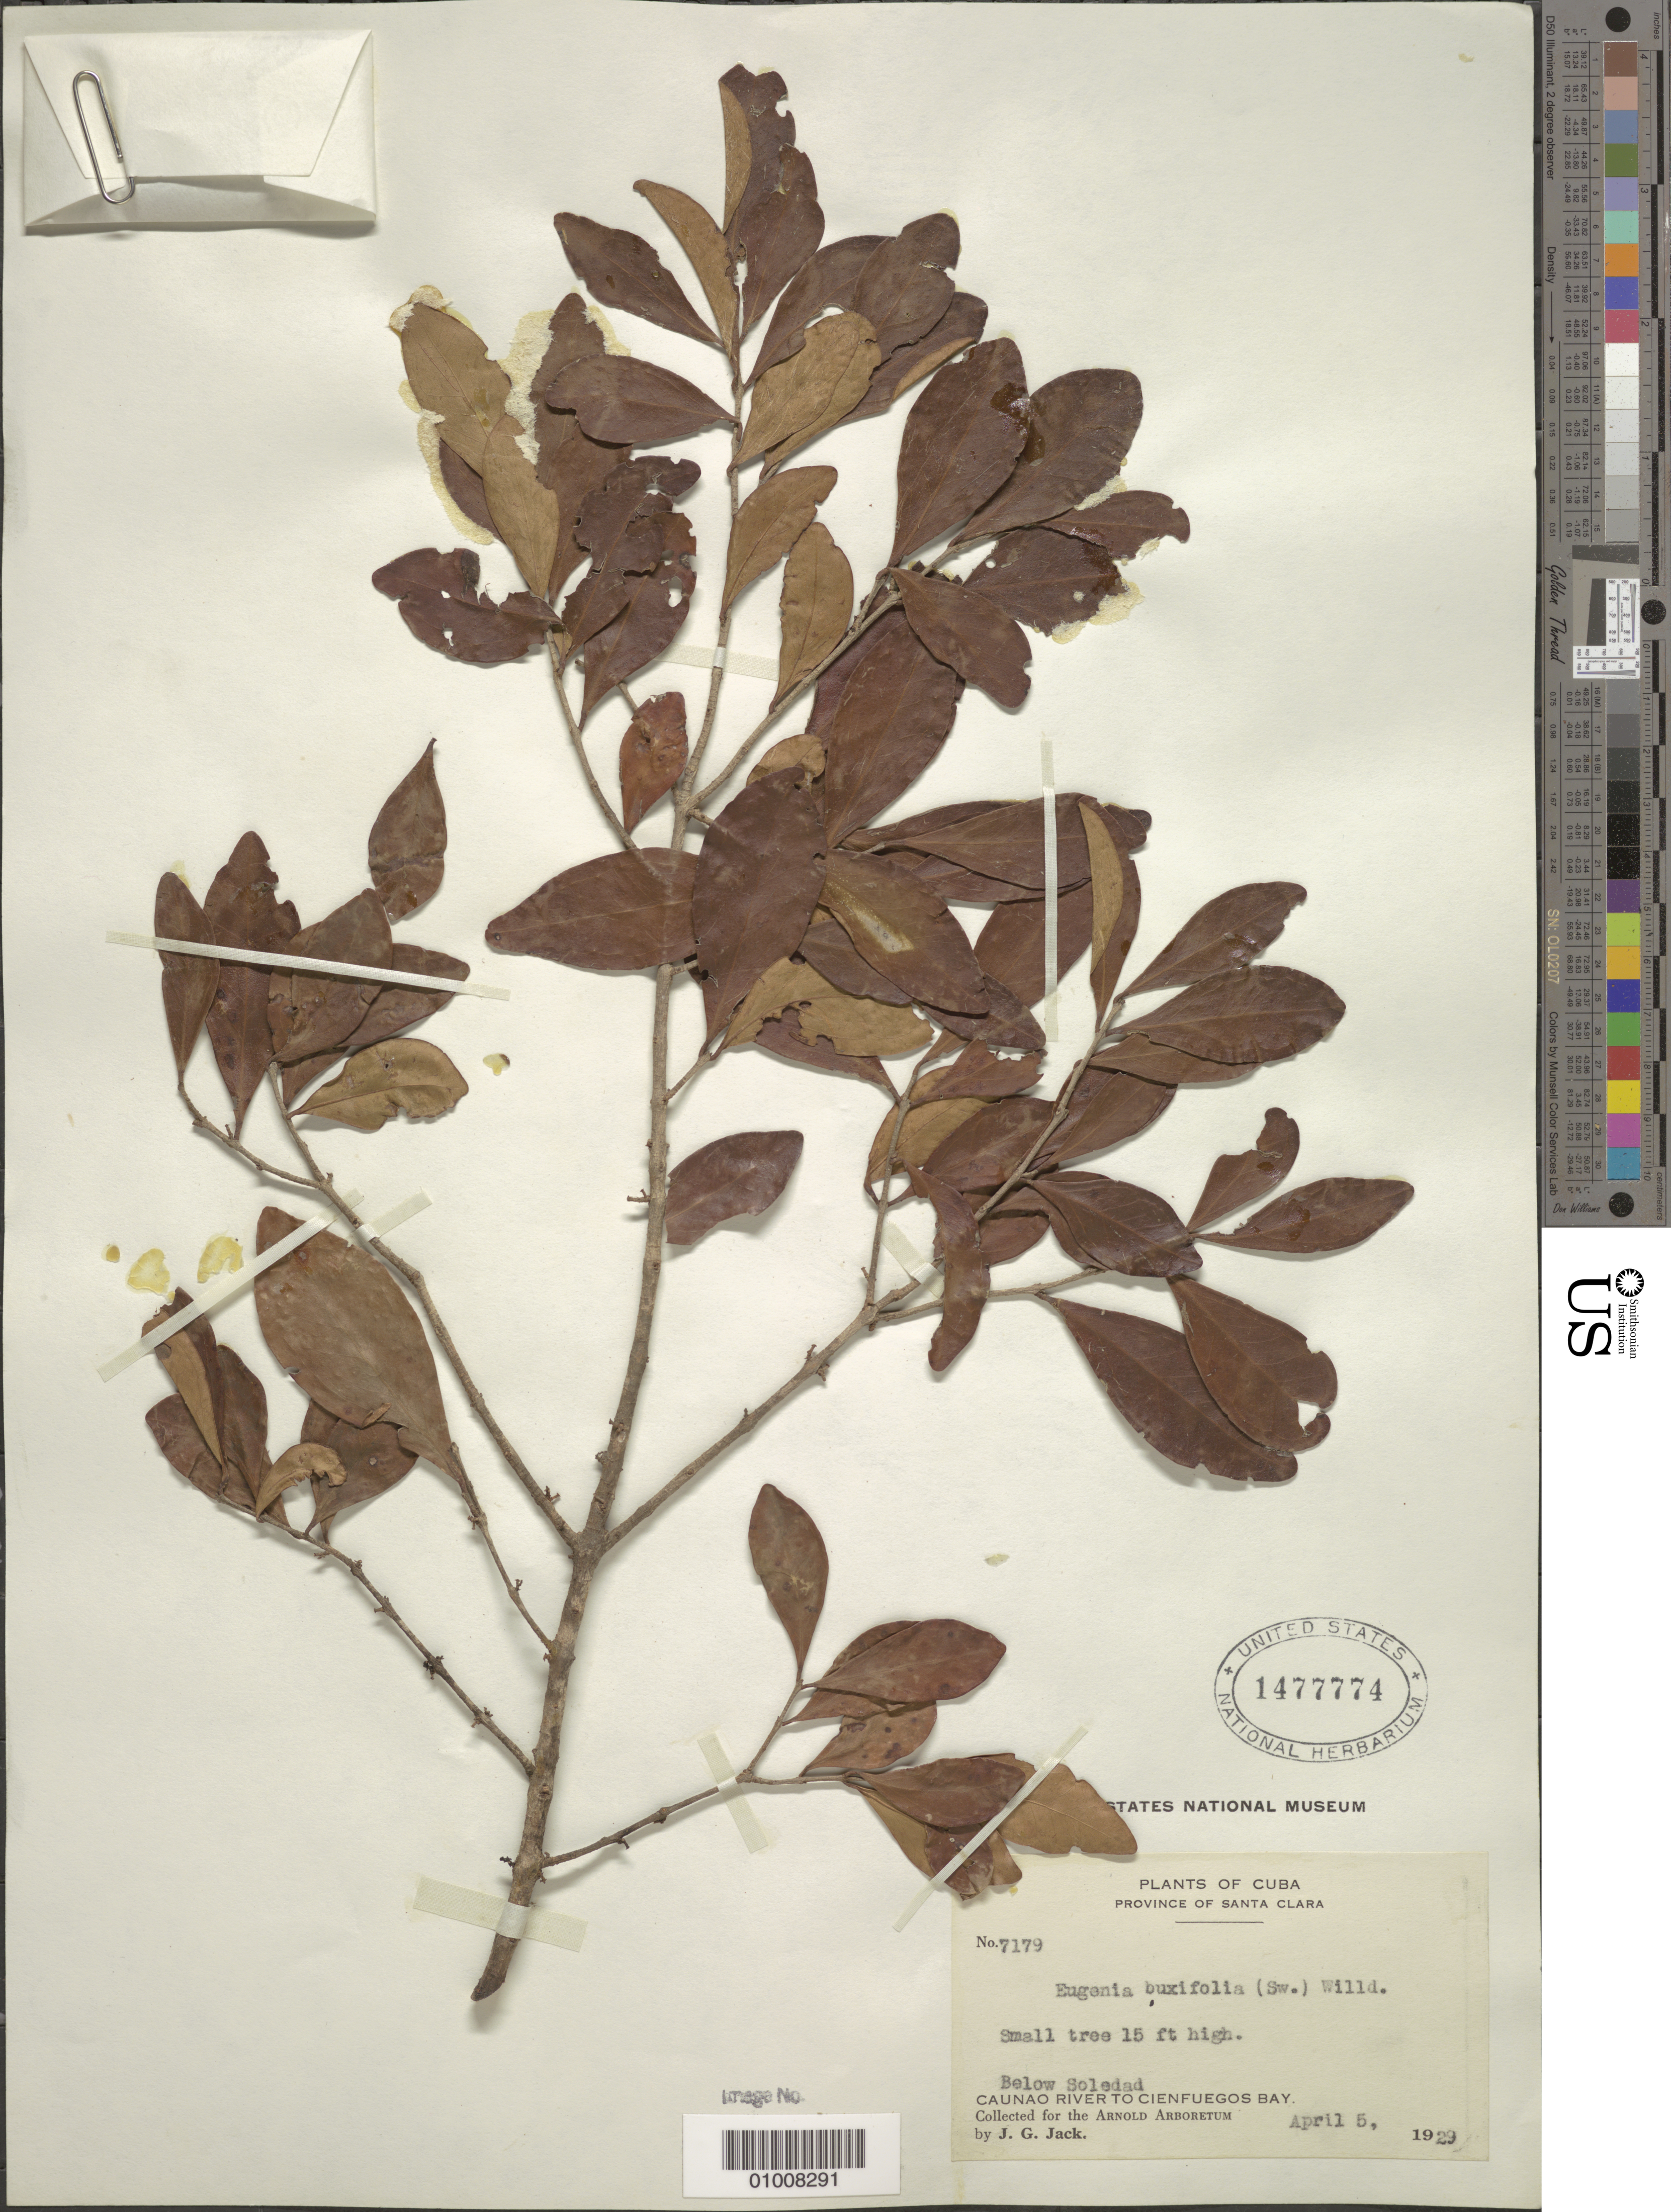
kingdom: Plantae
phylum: Tracheophyta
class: Magnoliopsida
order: Myrtales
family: Myrtaceae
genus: Eugenia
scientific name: Eugenia foetida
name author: Pers.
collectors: J. G. Jack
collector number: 7179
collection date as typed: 05 Apr 1929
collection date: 1929-04-05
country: Cuba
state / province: Villa Clara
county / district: Santa Clara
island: Cuba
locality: Caunao River to Cienfuegos Bay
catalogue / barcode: US 1477774